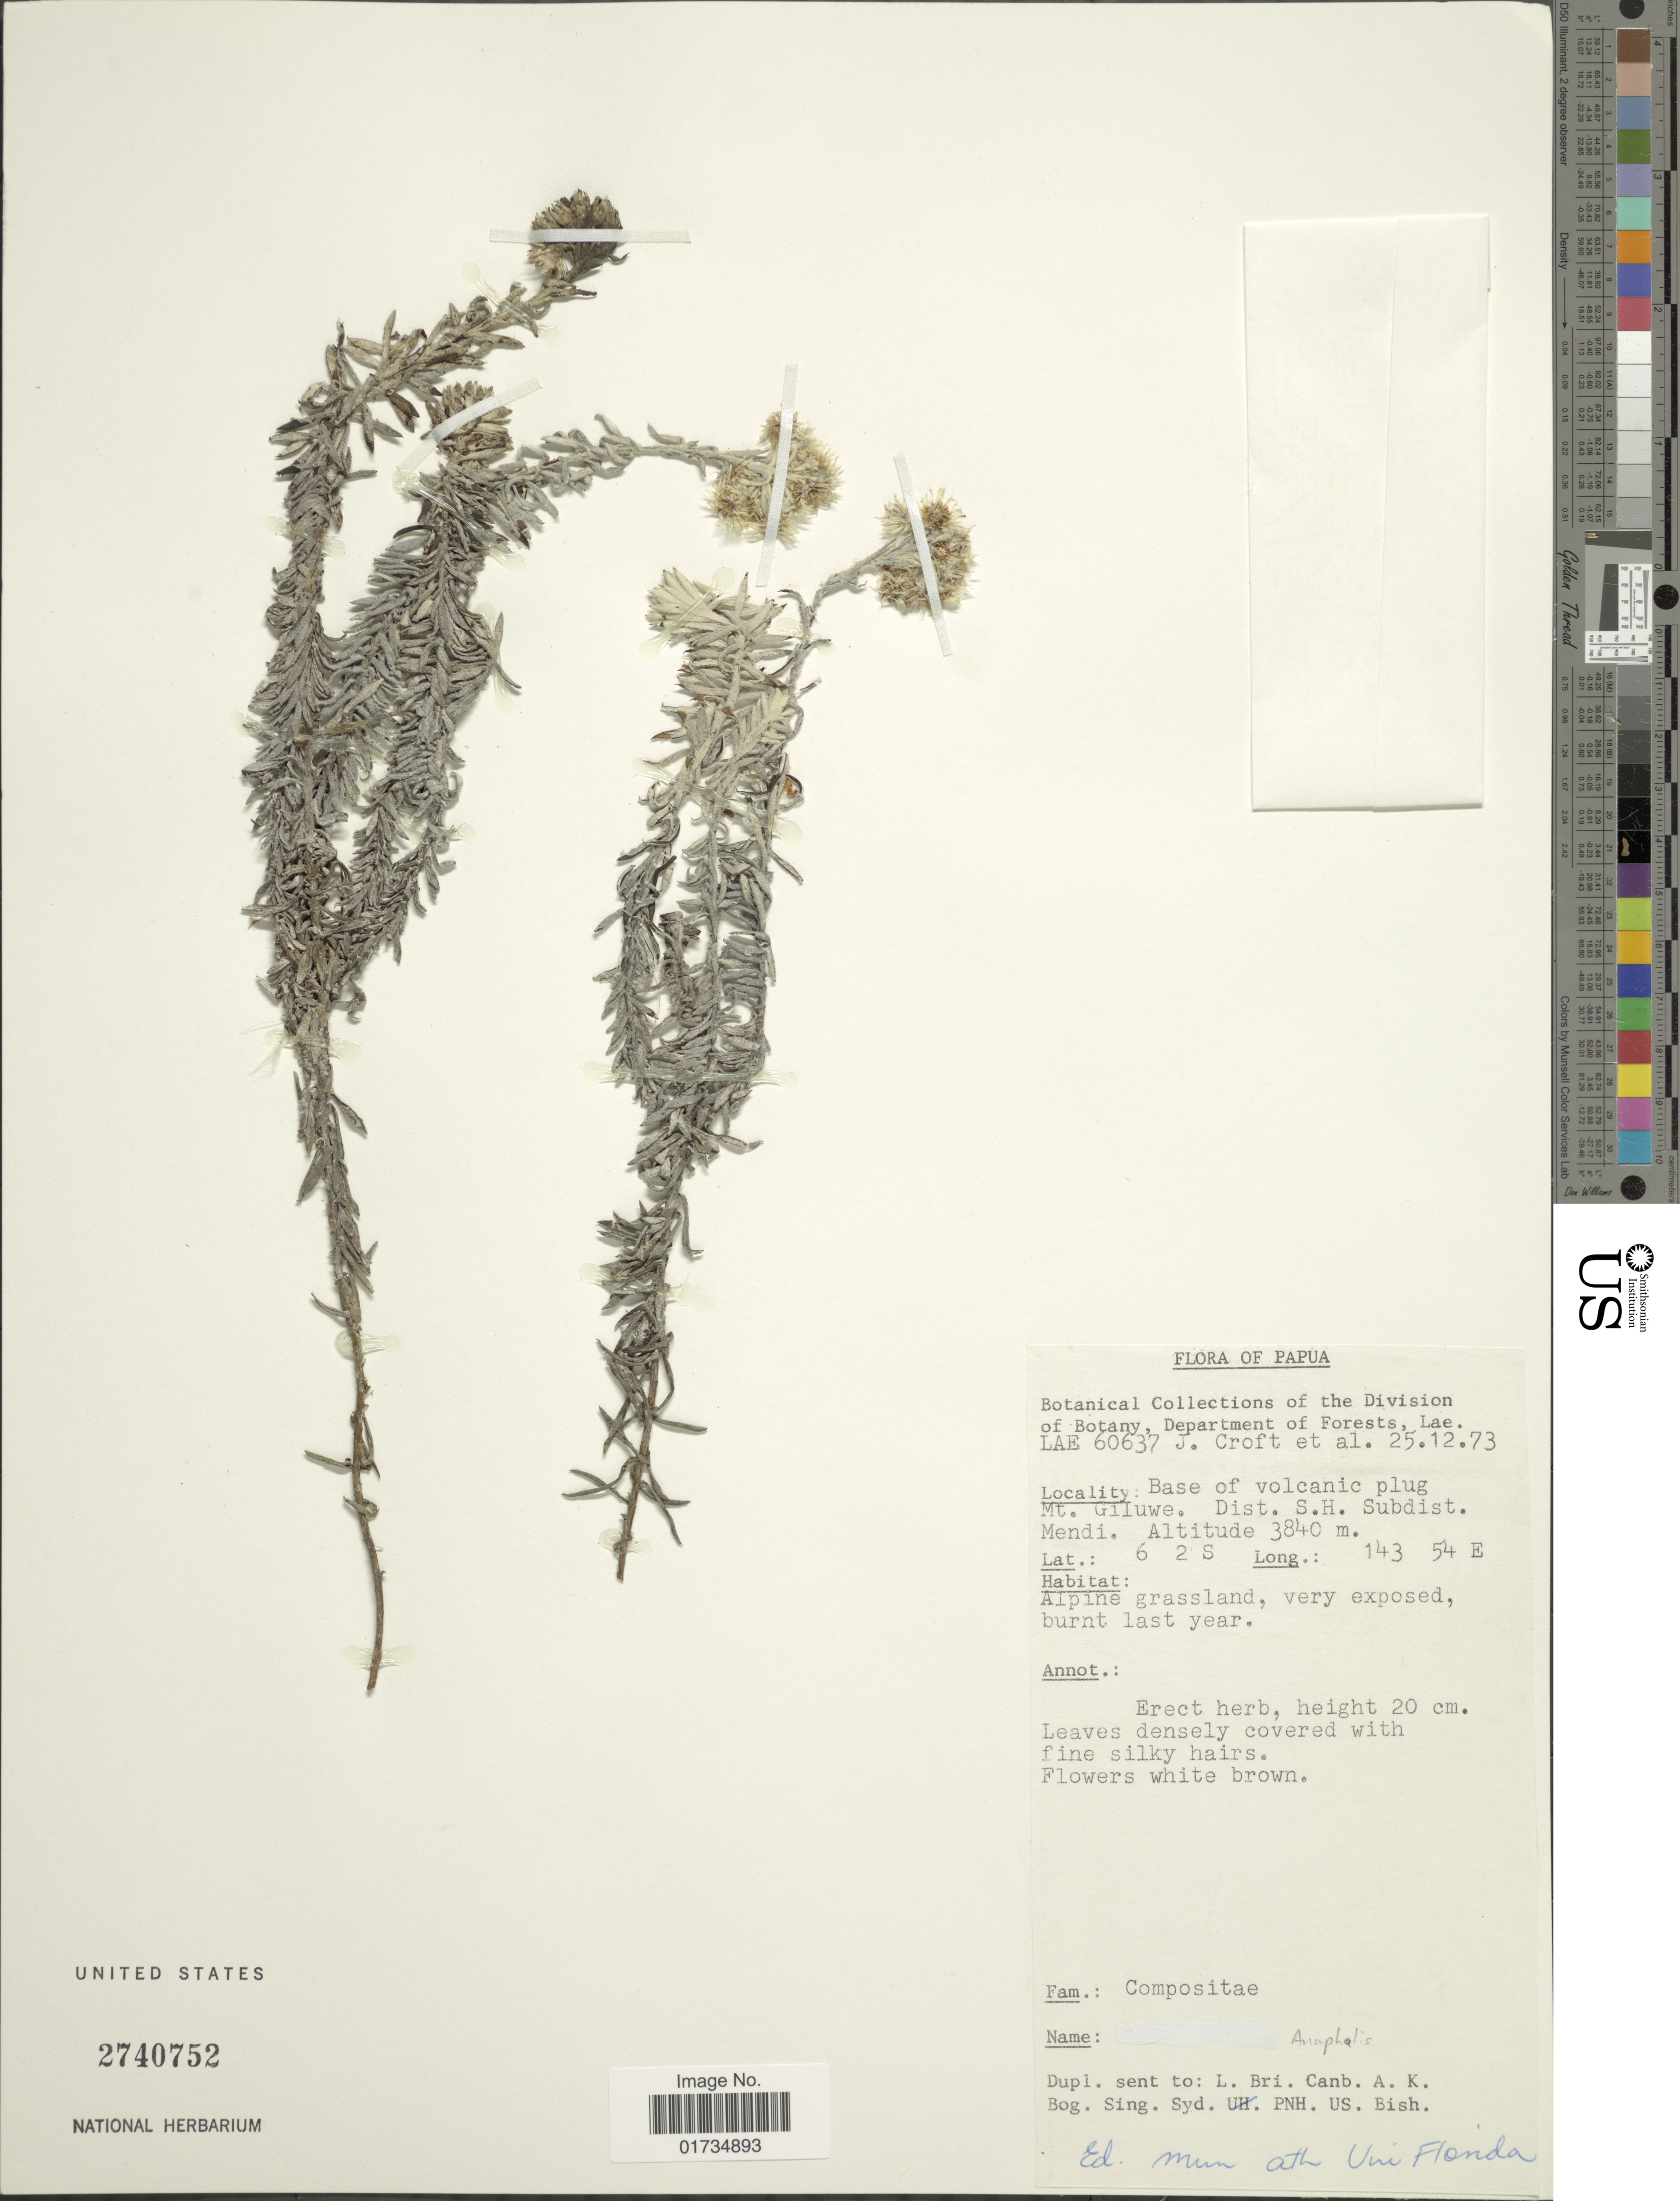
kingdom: Plantae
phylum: Tracheophyta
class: Magnoliopsida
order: Asterales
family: Asteraceae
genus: Anaphalis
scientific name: Anaphalis sp.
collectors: J. R. Croft & et al.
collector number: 60637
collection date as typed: Transcribed d/m/y: 25/12/73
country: Papua New Guinea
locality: Papua. Base of volcanic plug Mt. Giluwe. Dist. S. H. Subdist. Mendi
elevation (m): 6840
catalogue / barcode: US 2740752